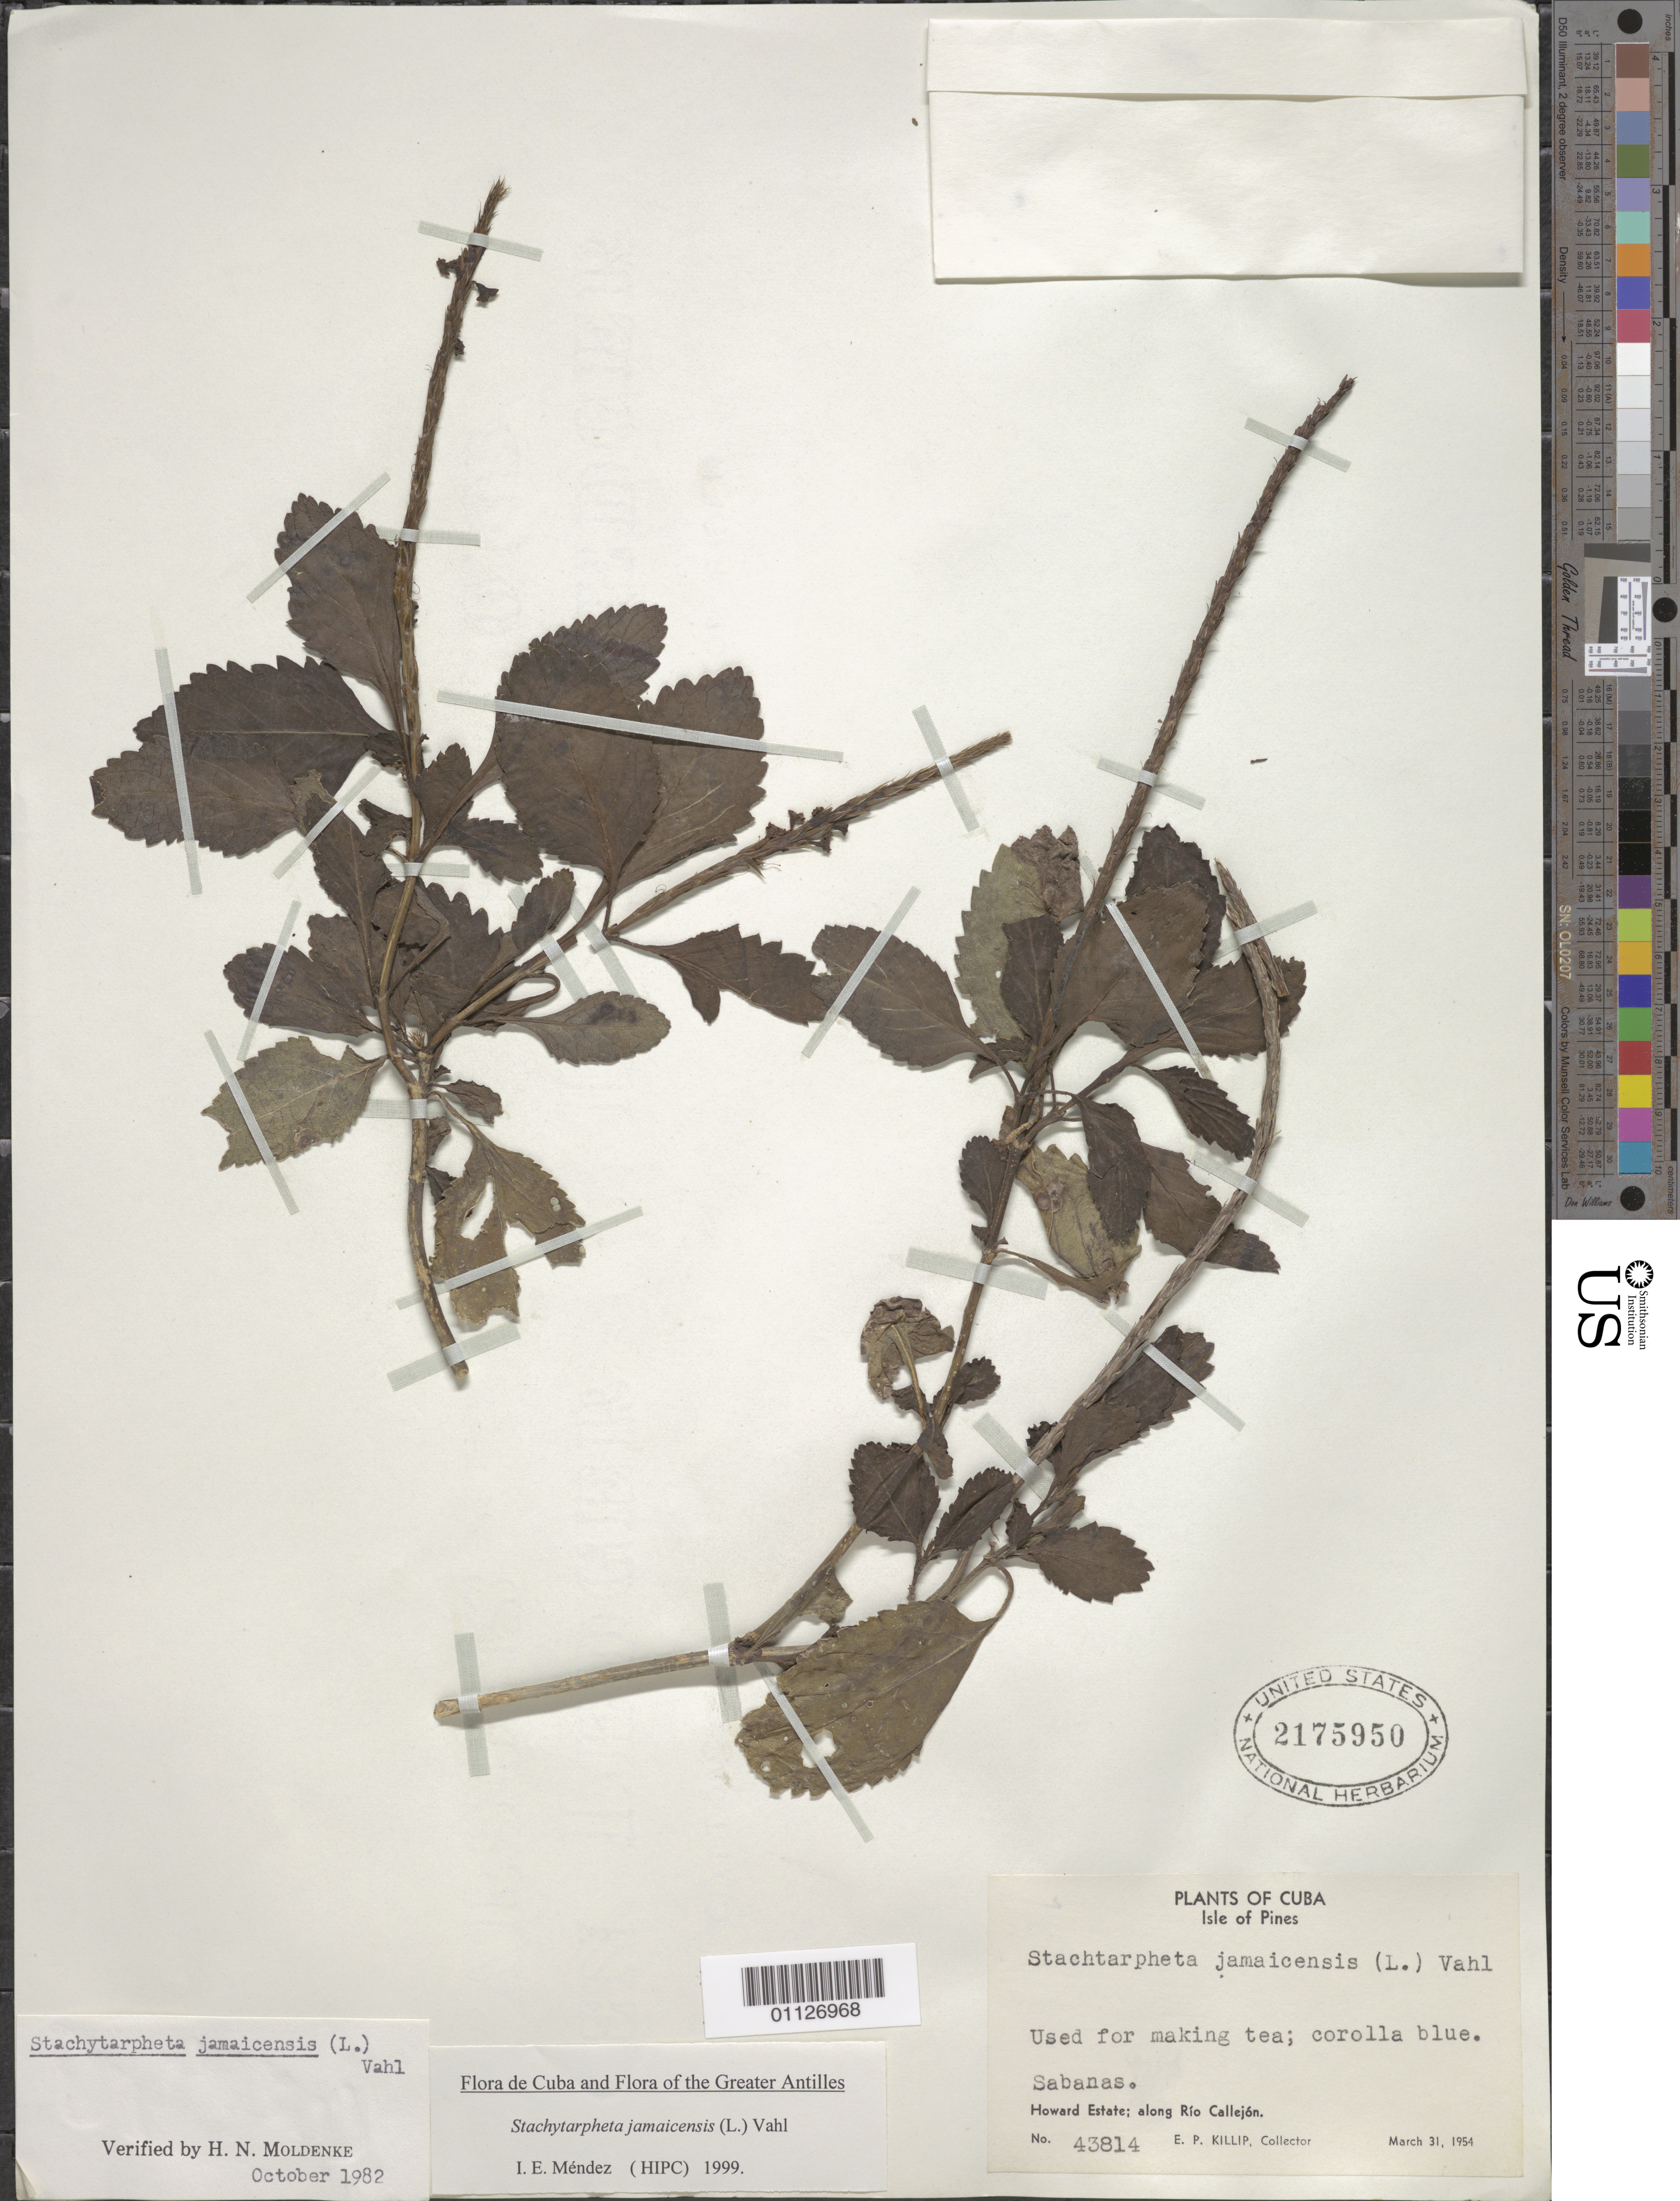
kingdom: Plantae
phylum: Tracheophyta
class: Magnoliopsida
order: Lamiales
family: Verbenaceae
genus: Stachytarpheta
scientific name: Stachytarpheta jamaicensis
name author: (L.) Vahl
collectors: E. P. Killip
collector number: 43814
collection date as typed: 31 Mar 1954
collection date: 1954-03-31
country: Cuba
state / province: Isla de La Juventud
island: Isla de la Juventud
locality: Howard Estate; along Río Callejón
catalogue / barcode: US 2175950